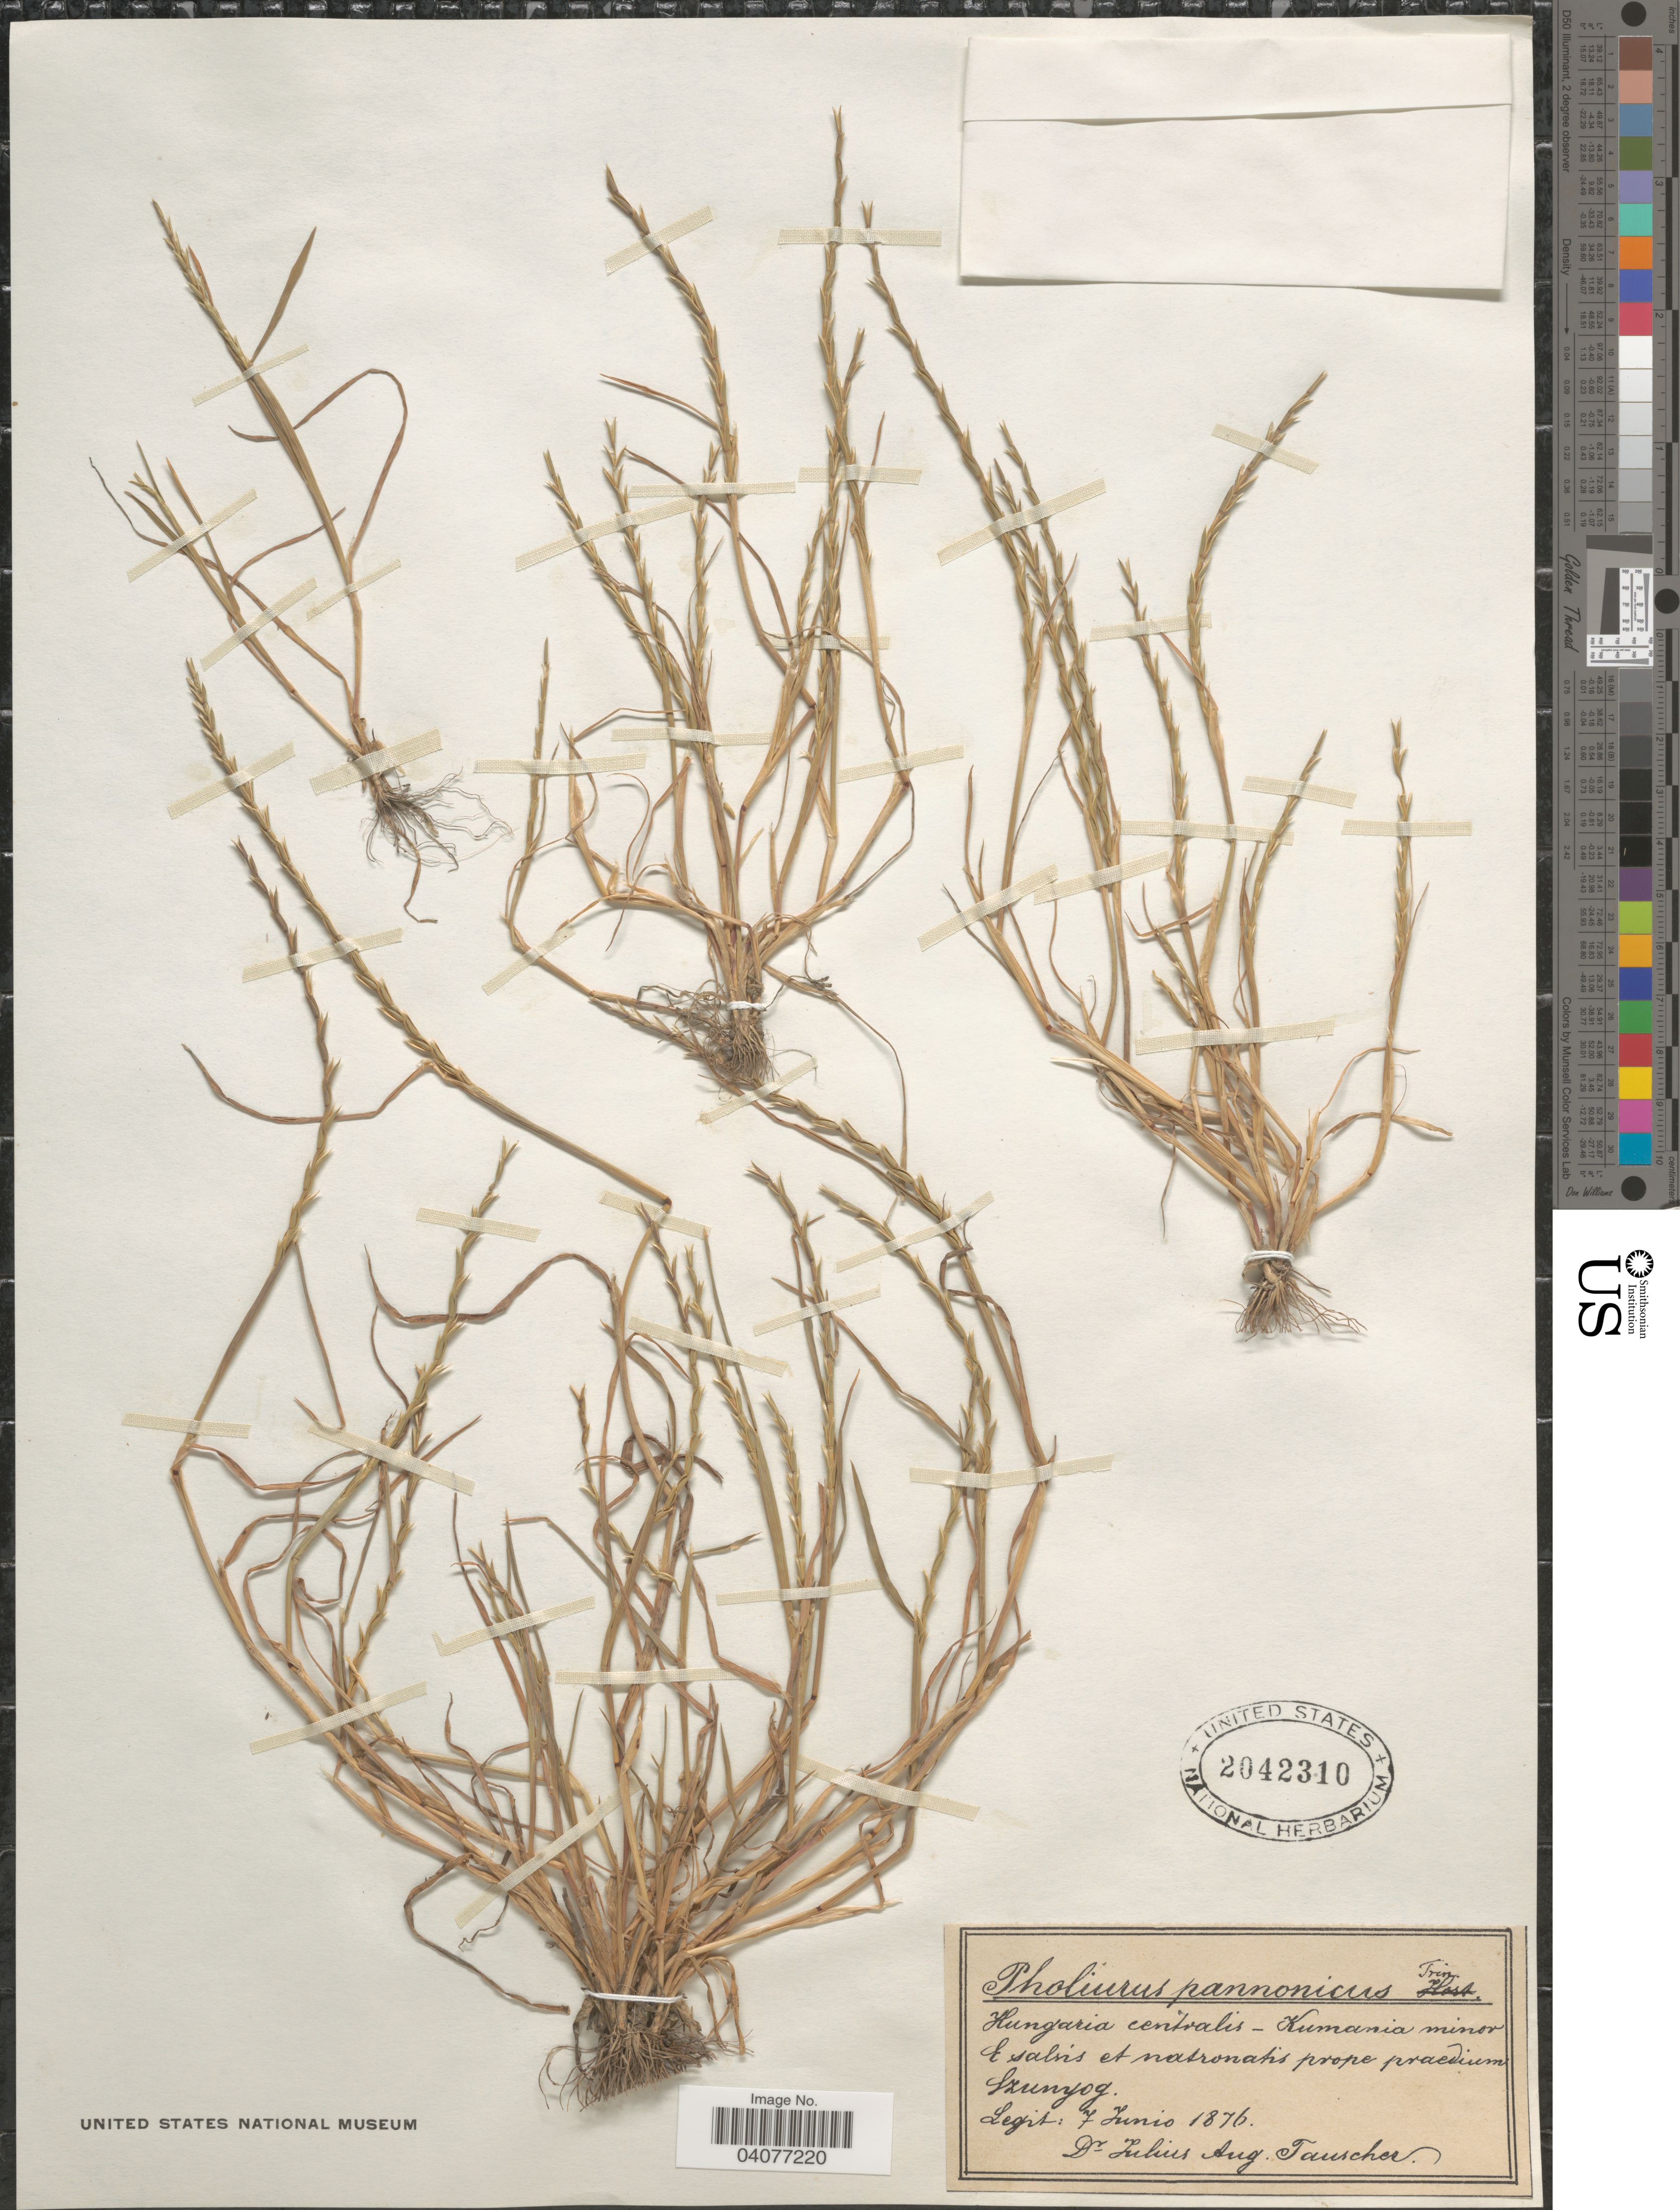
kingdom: Plantae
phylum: Tracheophyta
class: Liliopsida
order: Poales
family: Poaceae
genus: Pholiurus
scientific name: Pholiurus pannonicus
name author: (Host) Trin.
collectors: G. Tauscher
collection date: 1876-06-07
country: Hungary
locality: Hungaria centralis - Kumania minor. E salsis et natronatis prope pracdium [interpreted] Szunyog [interpreted].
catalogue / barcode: US 2042310